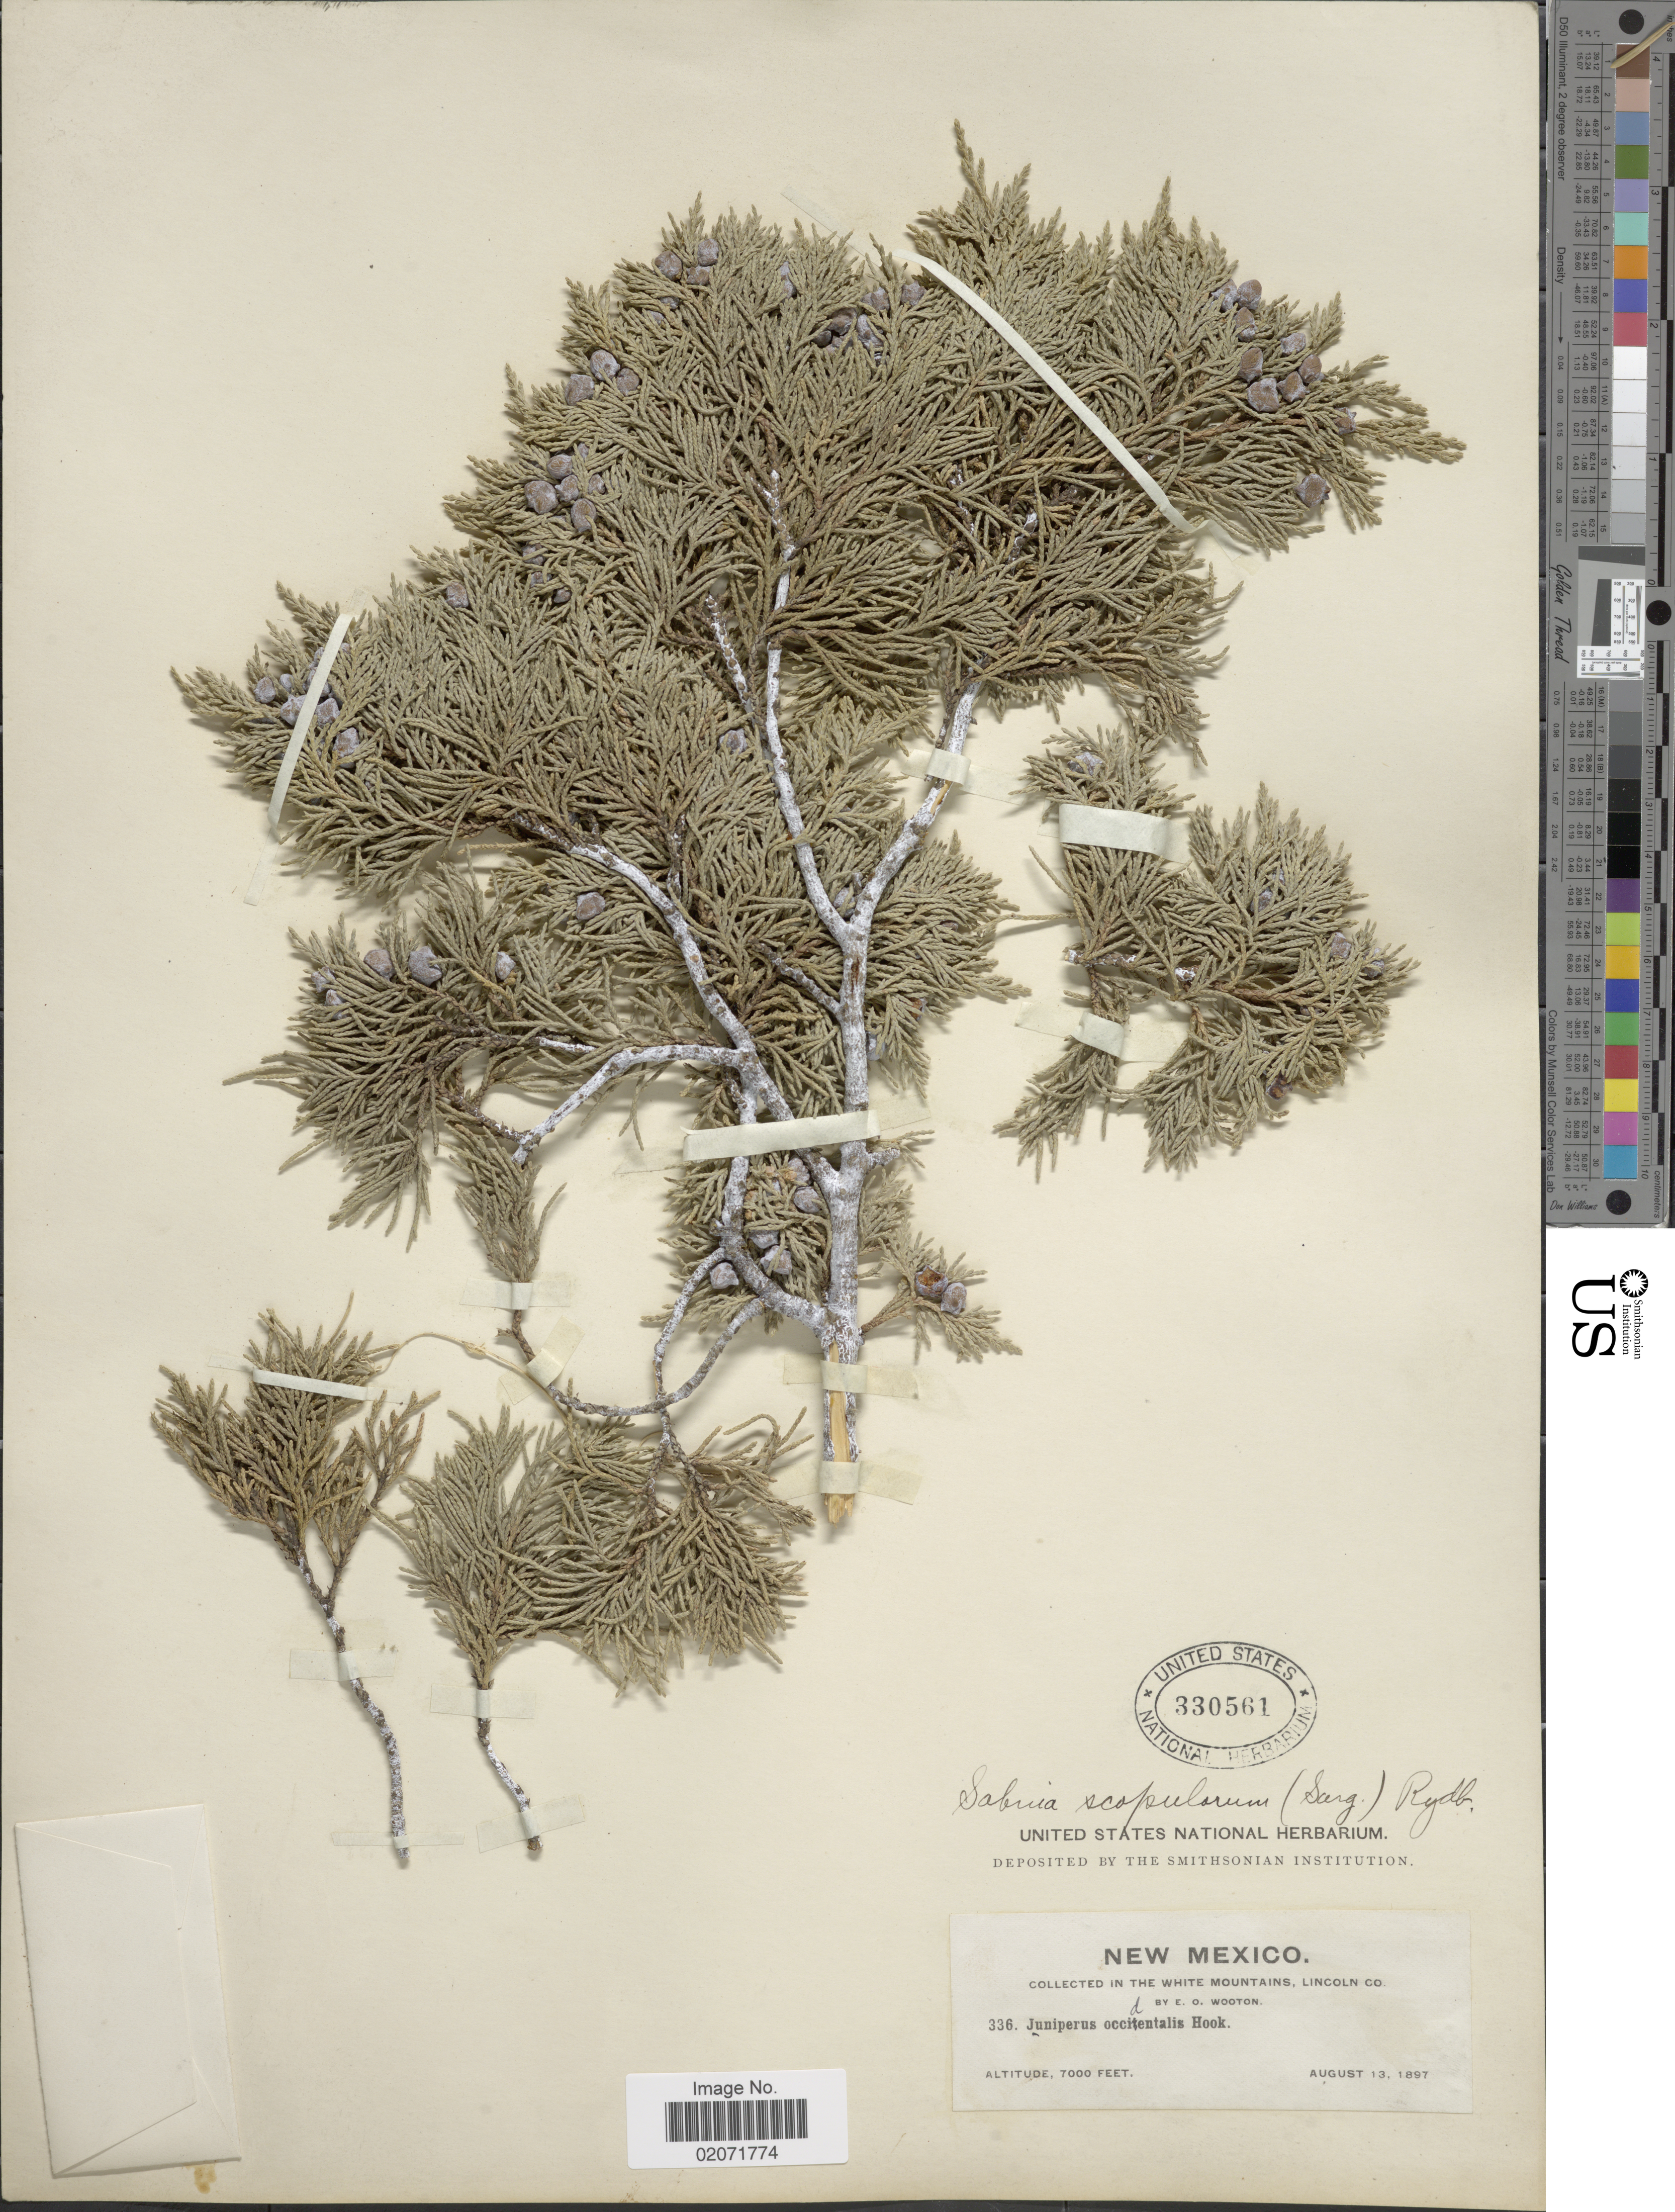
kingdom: Plantae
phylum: Tracheophyta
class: Pinopsida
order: Pinales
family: Cupressaceae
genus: Juniperus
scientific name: Juniperus scopulorum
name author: Sarg.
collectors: E. O. Wooton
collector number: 336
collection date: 1897-08-13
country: United States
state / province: New Mexico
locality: In The White Mountains, Lincoln Co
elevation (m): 2134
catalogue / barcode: US 330561